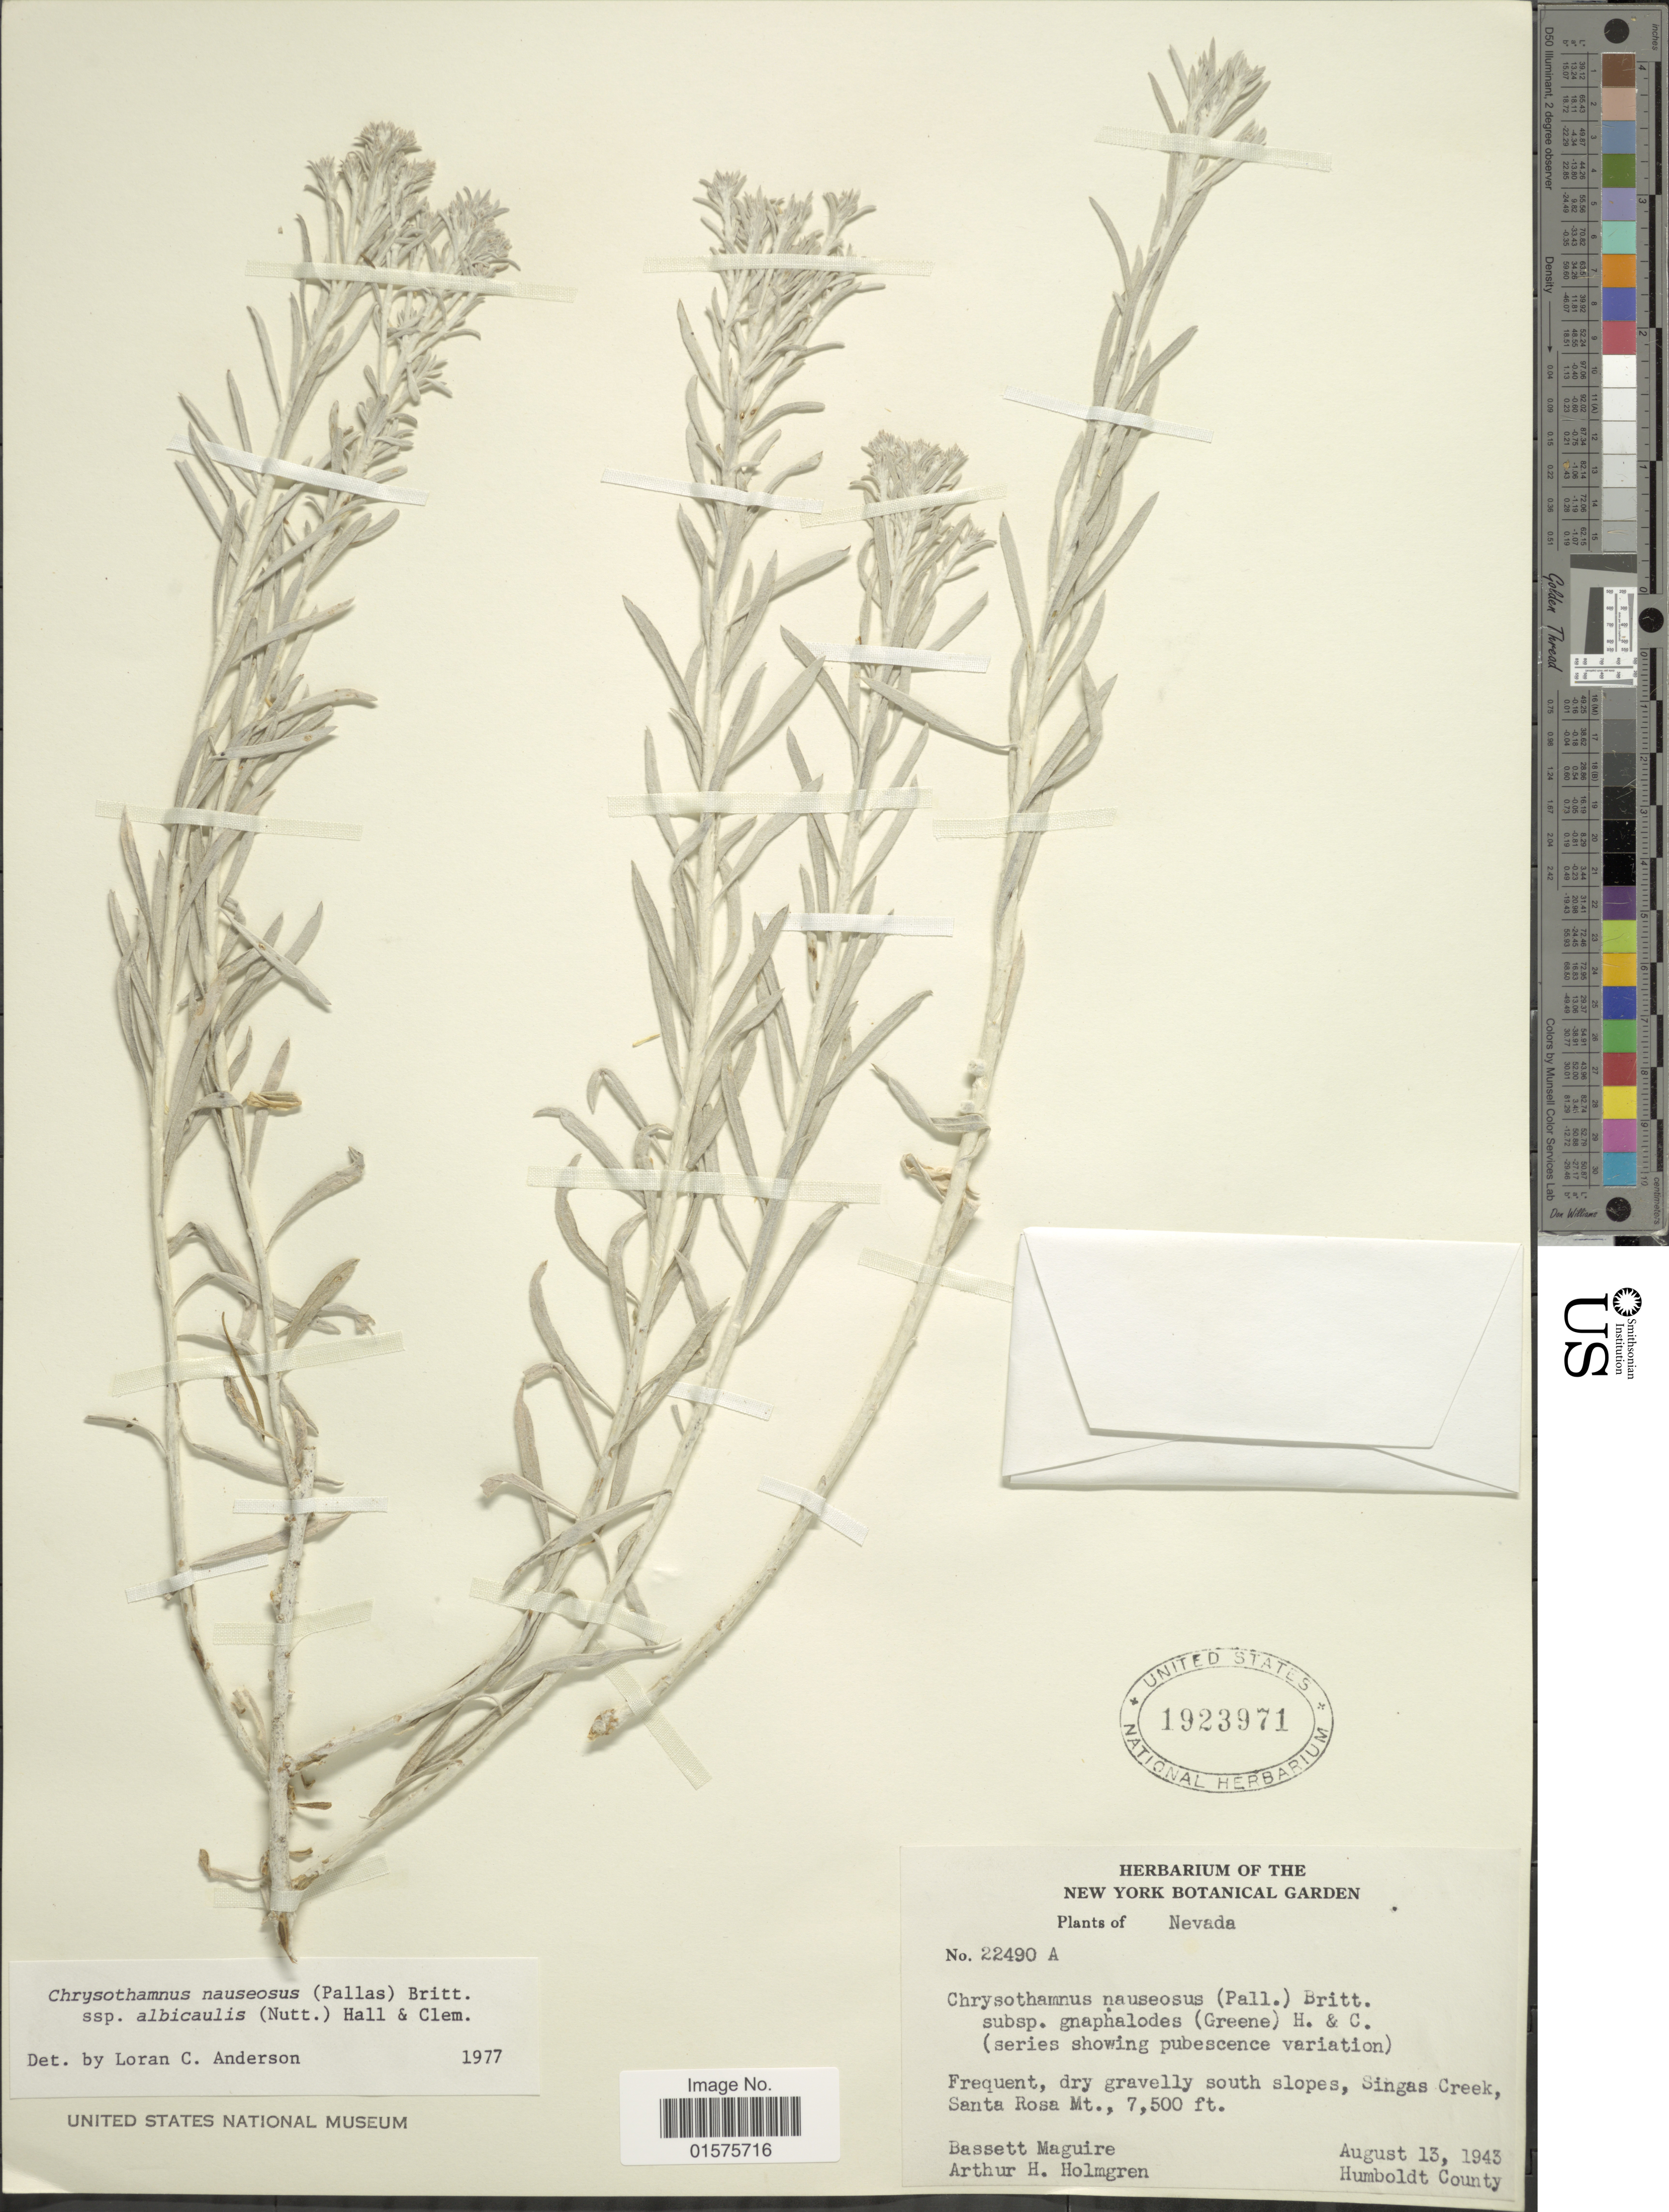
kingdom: Plantae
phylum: Tracheophyta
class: Magnoliopsida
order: Asterales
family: Asteraceae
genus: Ericameria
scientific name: Ericameria nauseosa var. speciosa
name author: (Nutt.) G.L. Nesom & G.I. Baird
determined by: Urbatsch, Lowell E., Curator (LSU), Louisiana State University (UNITED STATES)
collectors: B. Maguire & A. H. Holmgren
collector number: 22490 A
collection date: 1943-08-13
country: United States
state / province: Nevada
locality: Humboldt County. Singas Creek, Santa Rosa Mt.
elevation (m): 2286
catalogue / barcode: US 1923971